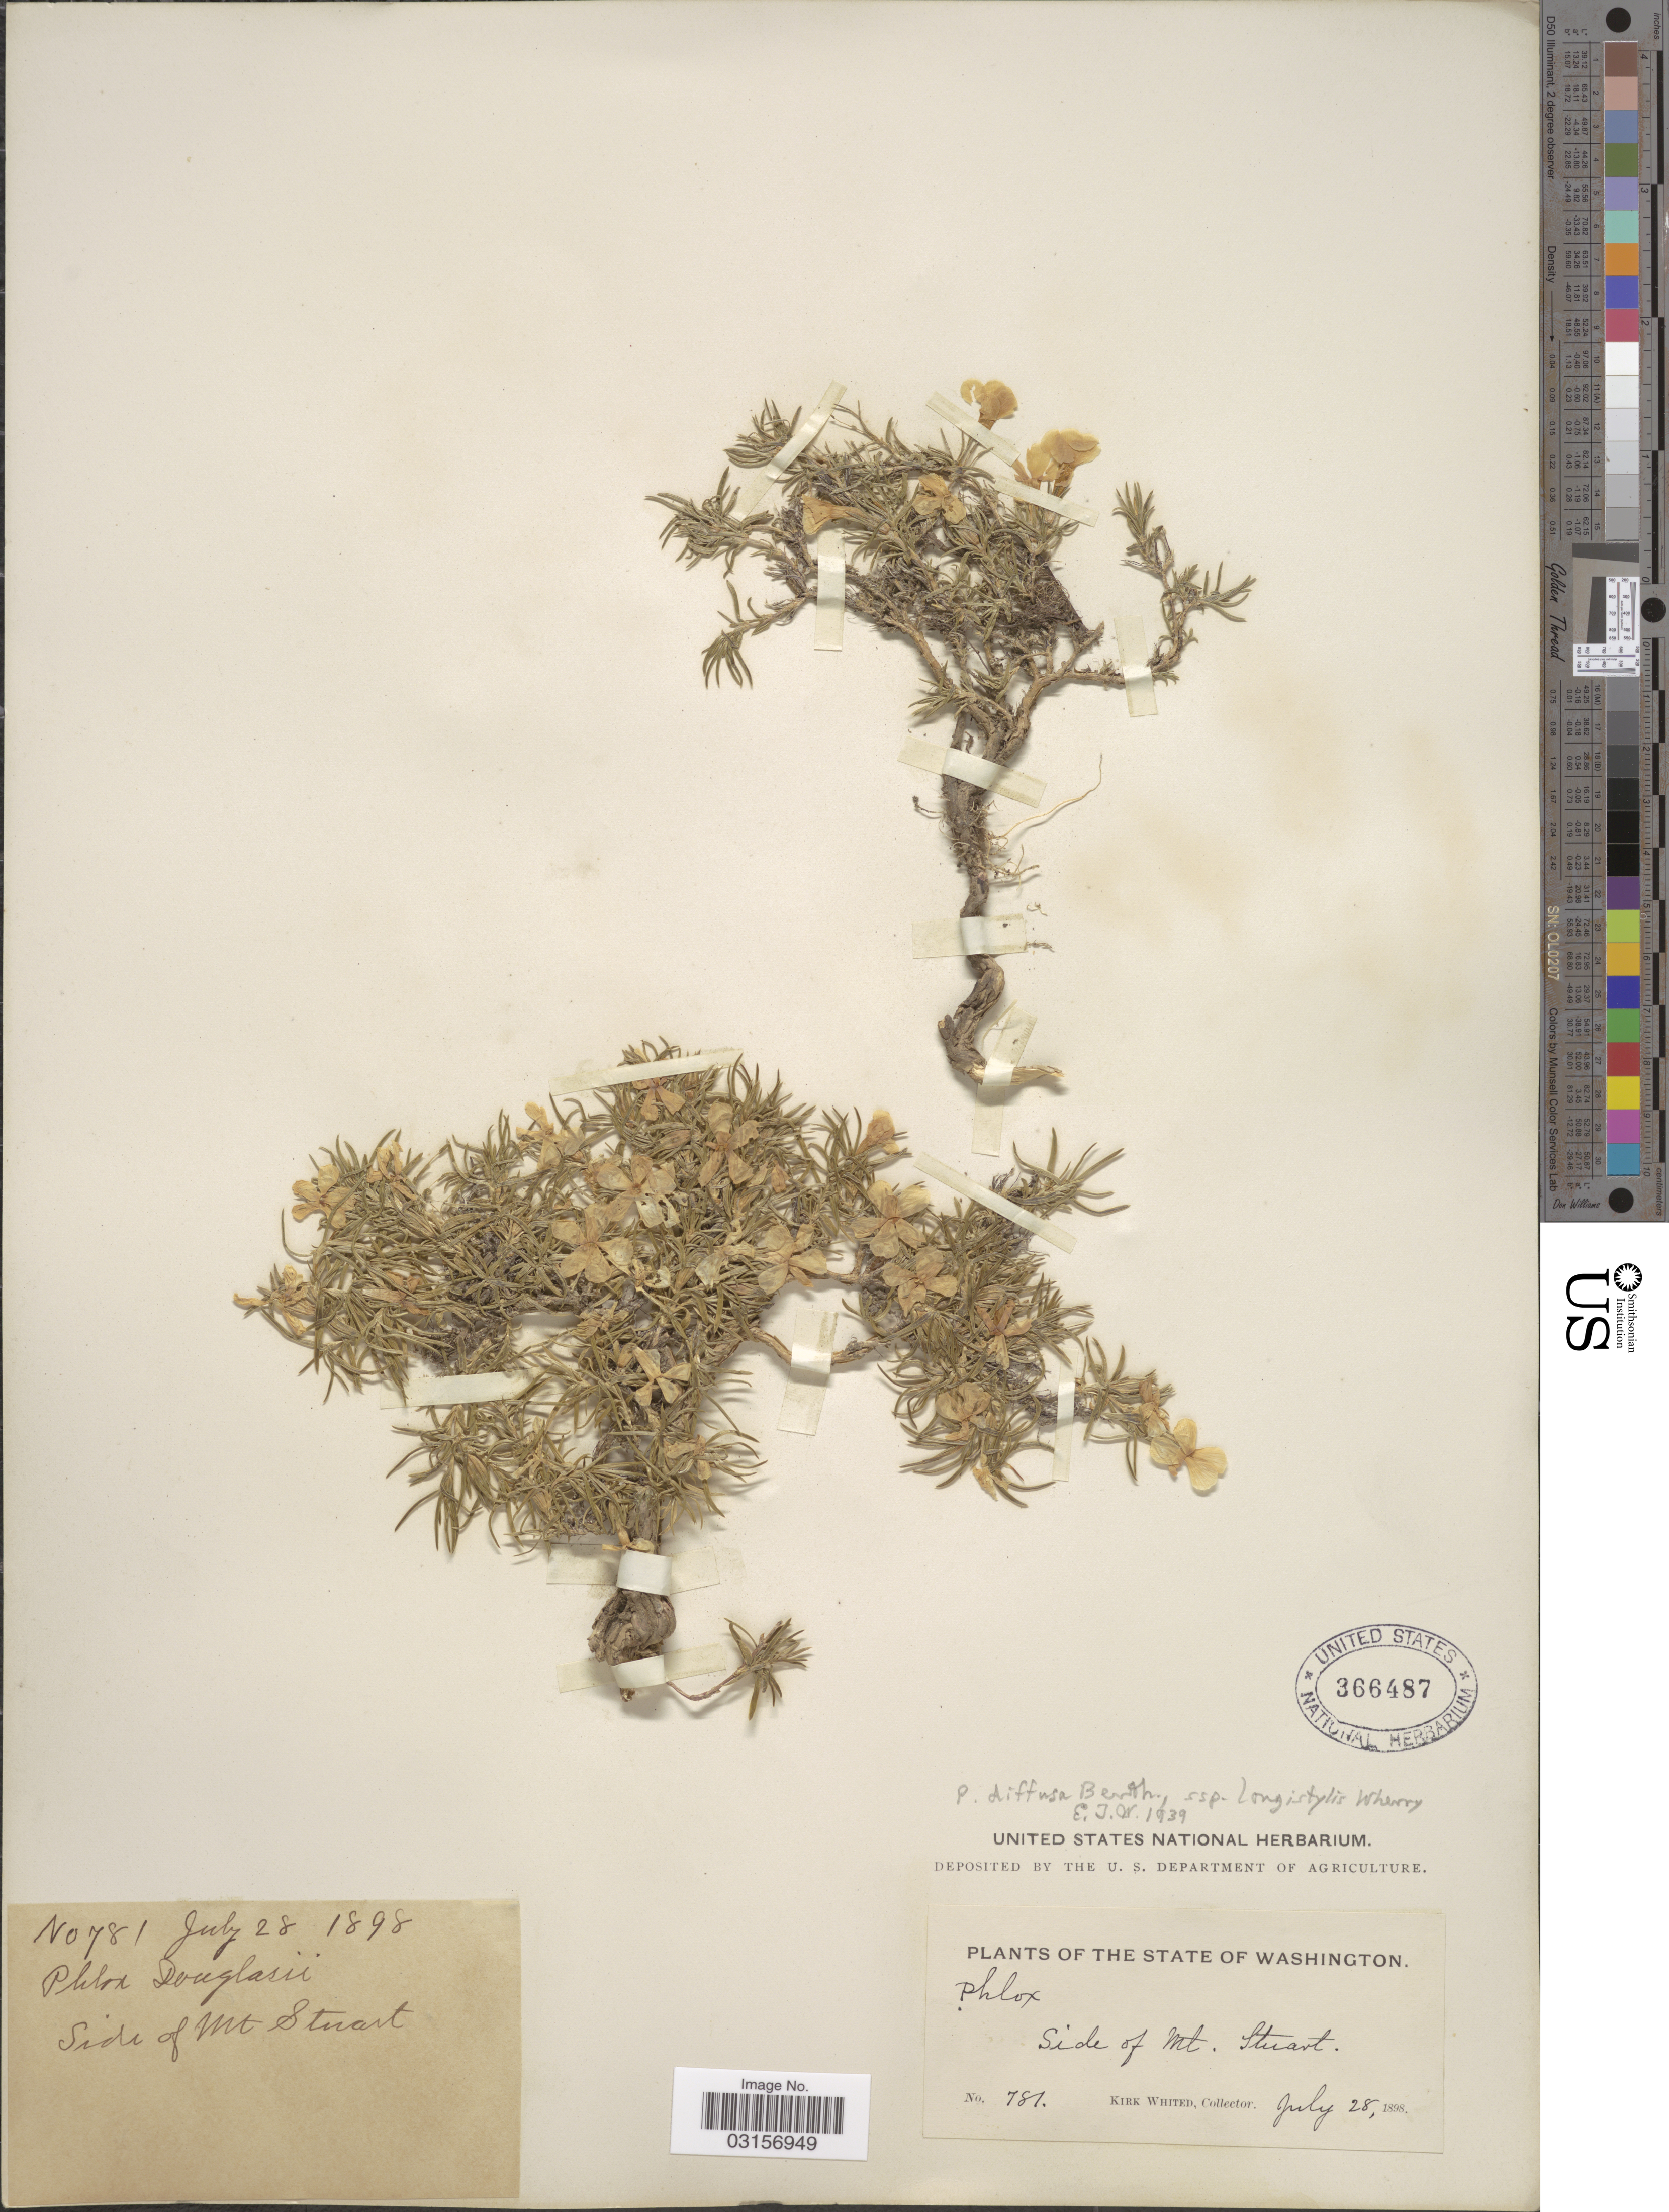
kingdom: Plantae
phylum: Tracheophyta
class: Magnoliopsida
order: Ericales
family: Polemoniaceae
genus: Phlox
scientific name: Phlox diffusa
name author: Benth.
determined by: Mayfield, M. H.; Ferguson, C. J.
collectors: K. Whited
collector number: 781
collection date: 1898-07-28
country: United States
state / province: Washington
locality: Side of Mt. Stuart.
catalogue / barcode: US 366487